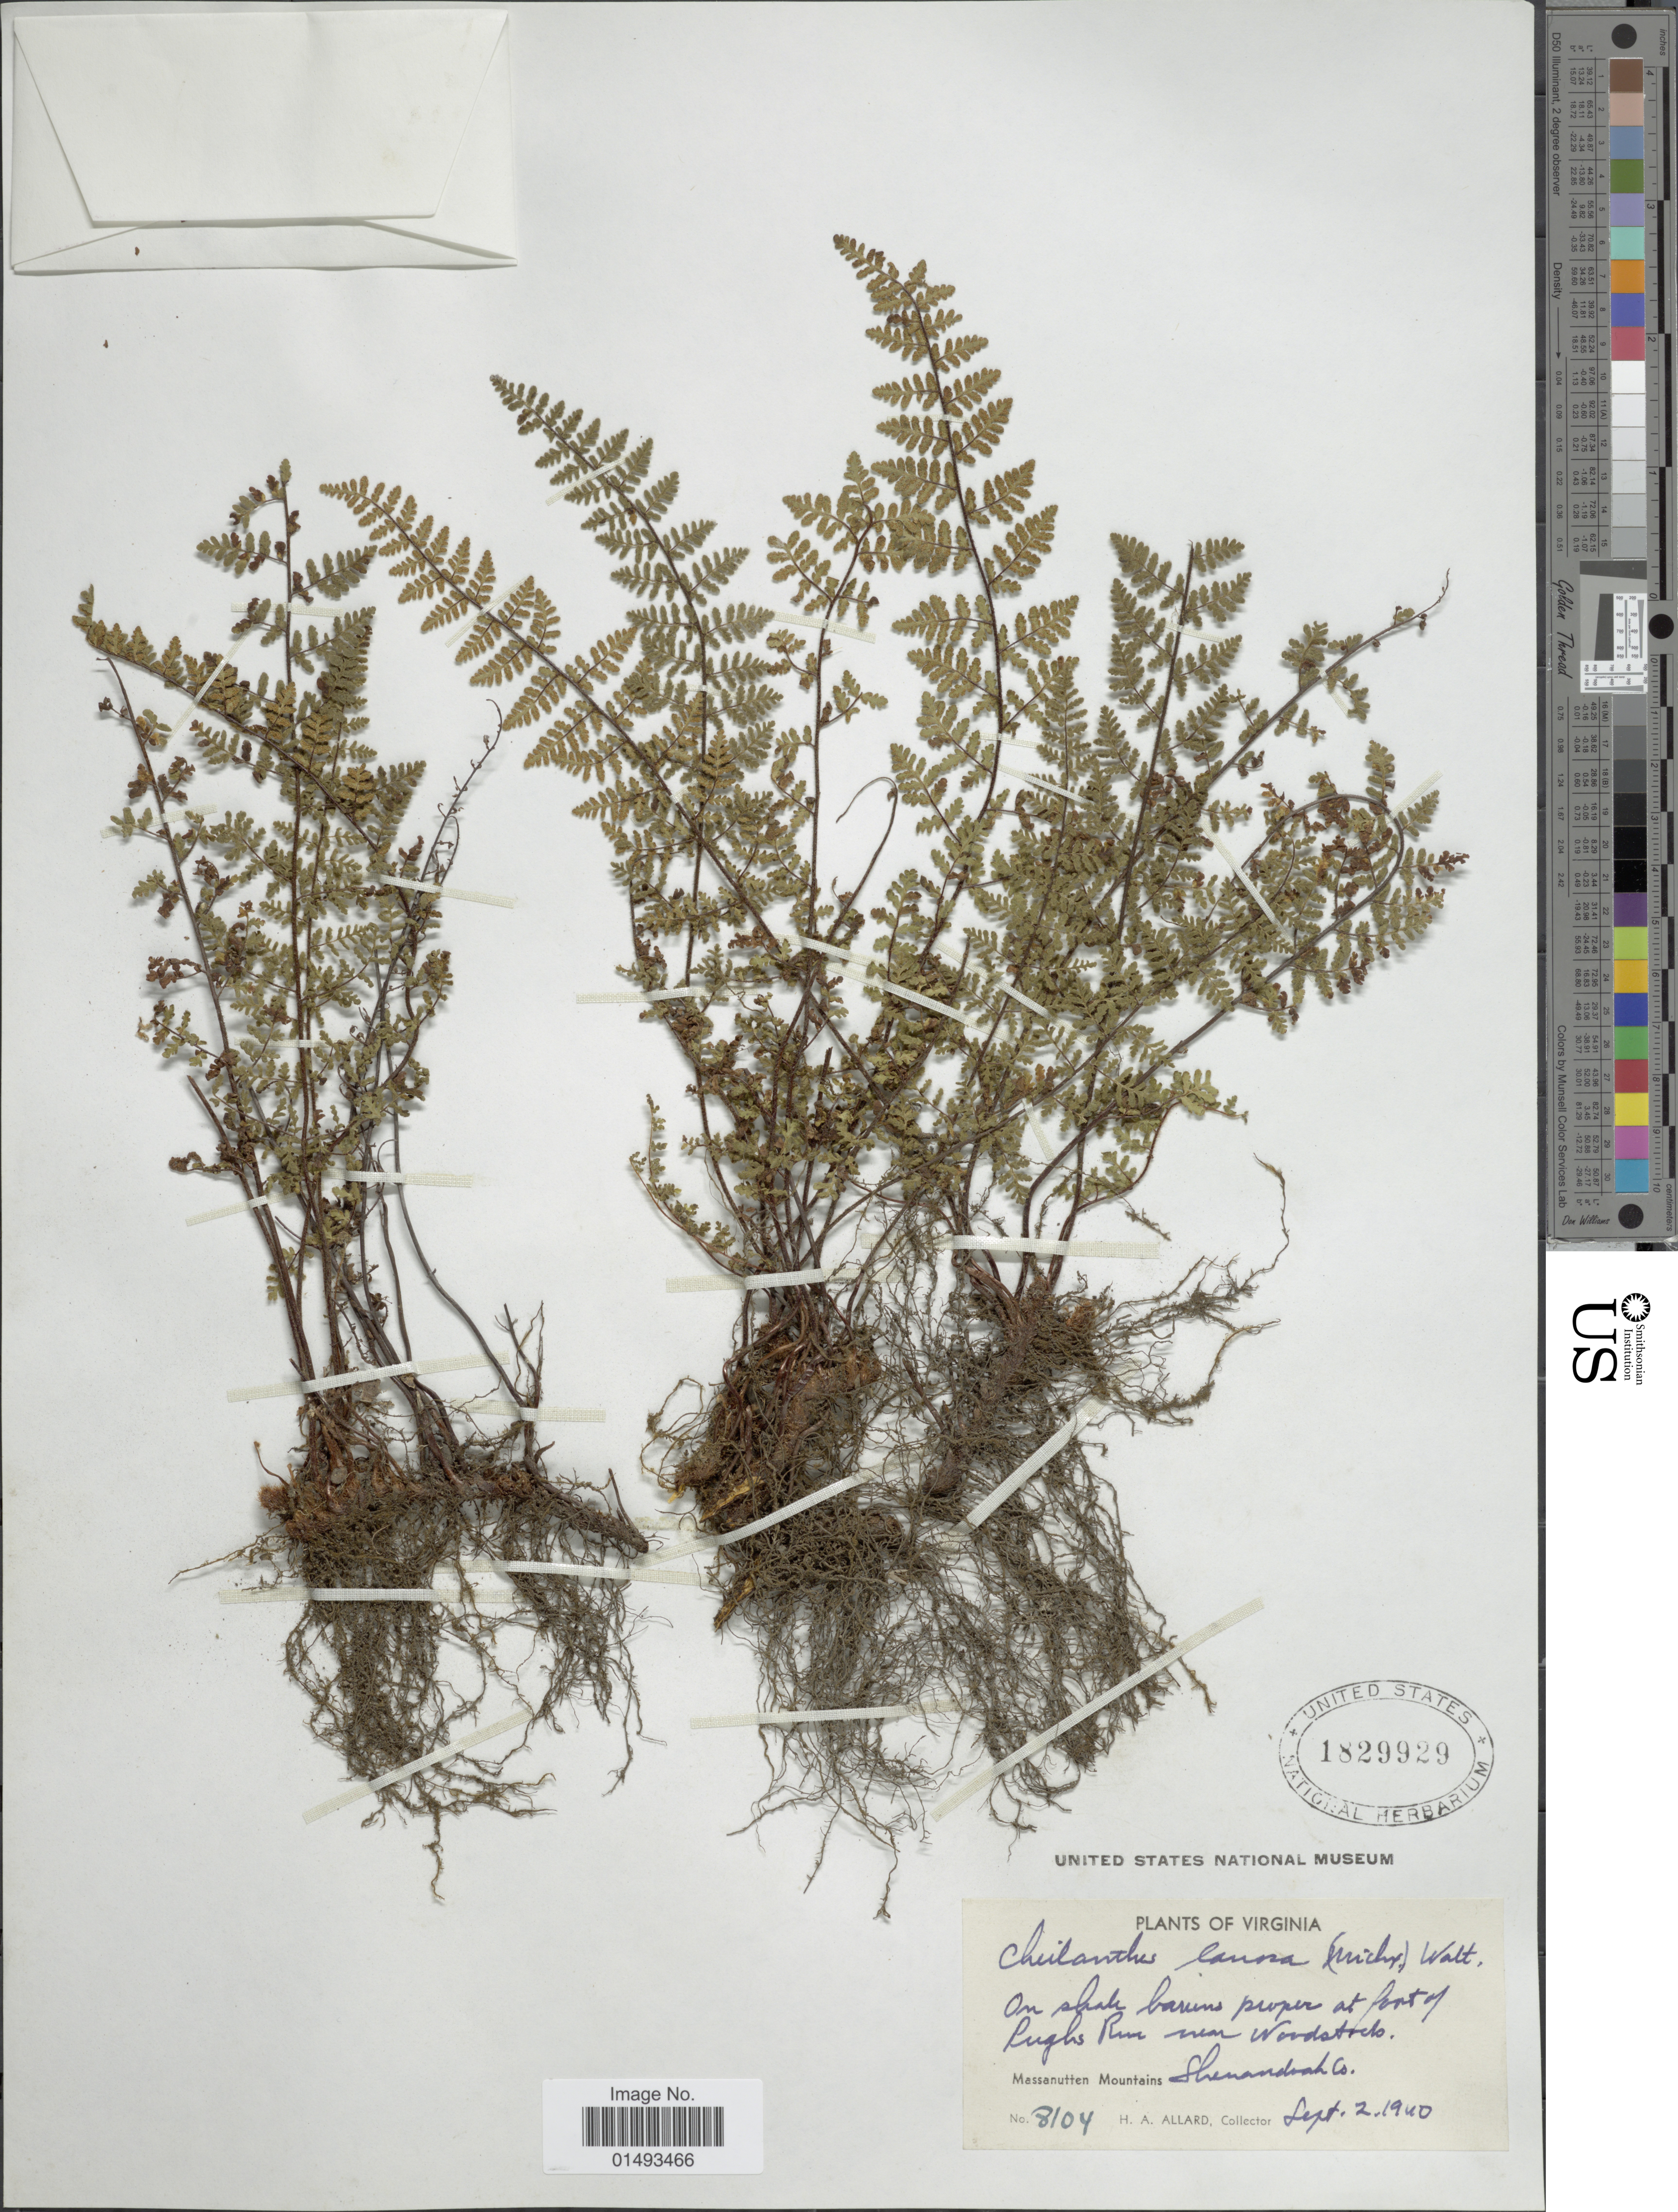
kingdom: Plantae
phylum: Tracheophyta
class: Polypodiopsida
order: Polypodiales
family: Pteridaceae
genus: Myriopteris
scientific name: Myriopteris lanosa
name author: (Michx.) Grusz & Windham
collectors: H. A. Allard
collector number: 8104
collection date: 1940-09-02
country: United States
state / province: Virginia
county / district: Shenandoah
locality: On shale barrens proper at foot of Pughs Run near Woodstock. Massanutten Mountains, Shenandoah Co. Virginia.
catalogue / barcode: US 1829929